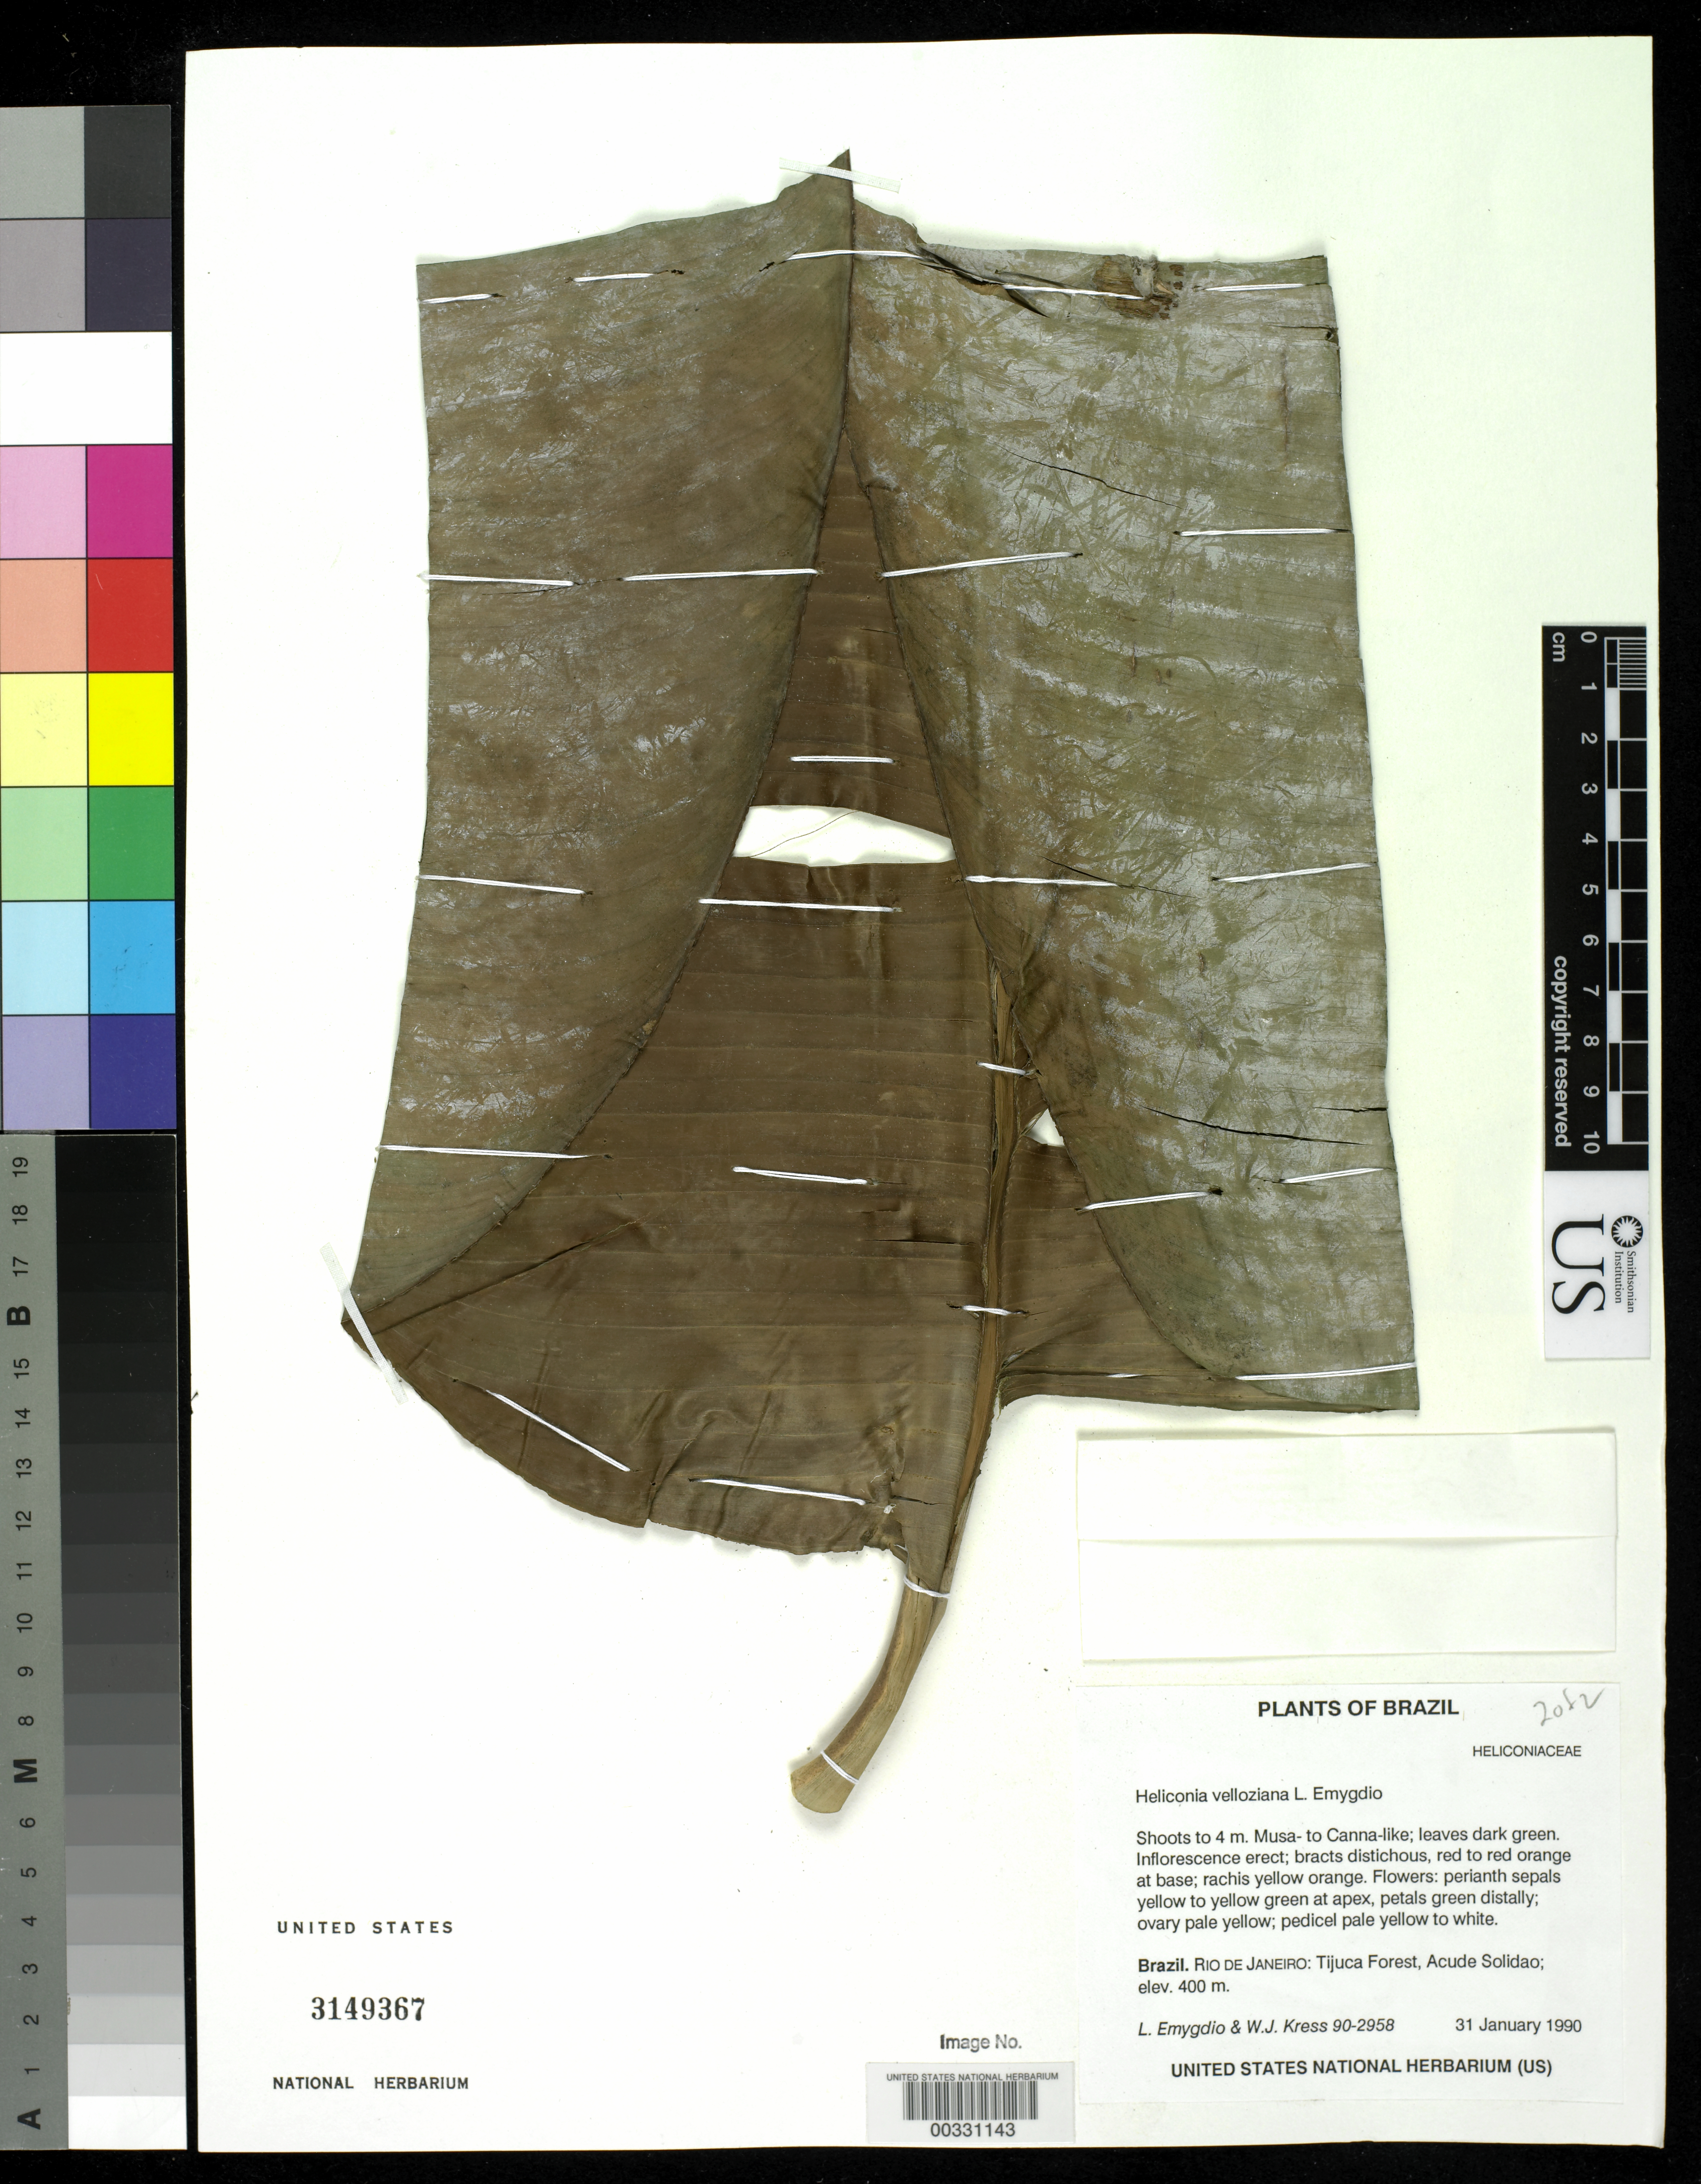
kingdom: Plantae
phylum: Tracheophyta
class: Liliopsida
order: Zingiberales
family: Heliconiaceae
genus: Heliconia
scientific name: Heliconia velloziana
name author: Emygdio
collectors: L. Emygdio de Mello Filho & W. J. Kress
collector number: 90-2958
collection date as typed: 31 Jan 1990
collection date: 1990-01-31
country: Brazil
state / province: Rio de Janeiro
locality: Tijuca forest, acude solidao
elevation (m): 400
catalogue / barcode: US 3149367